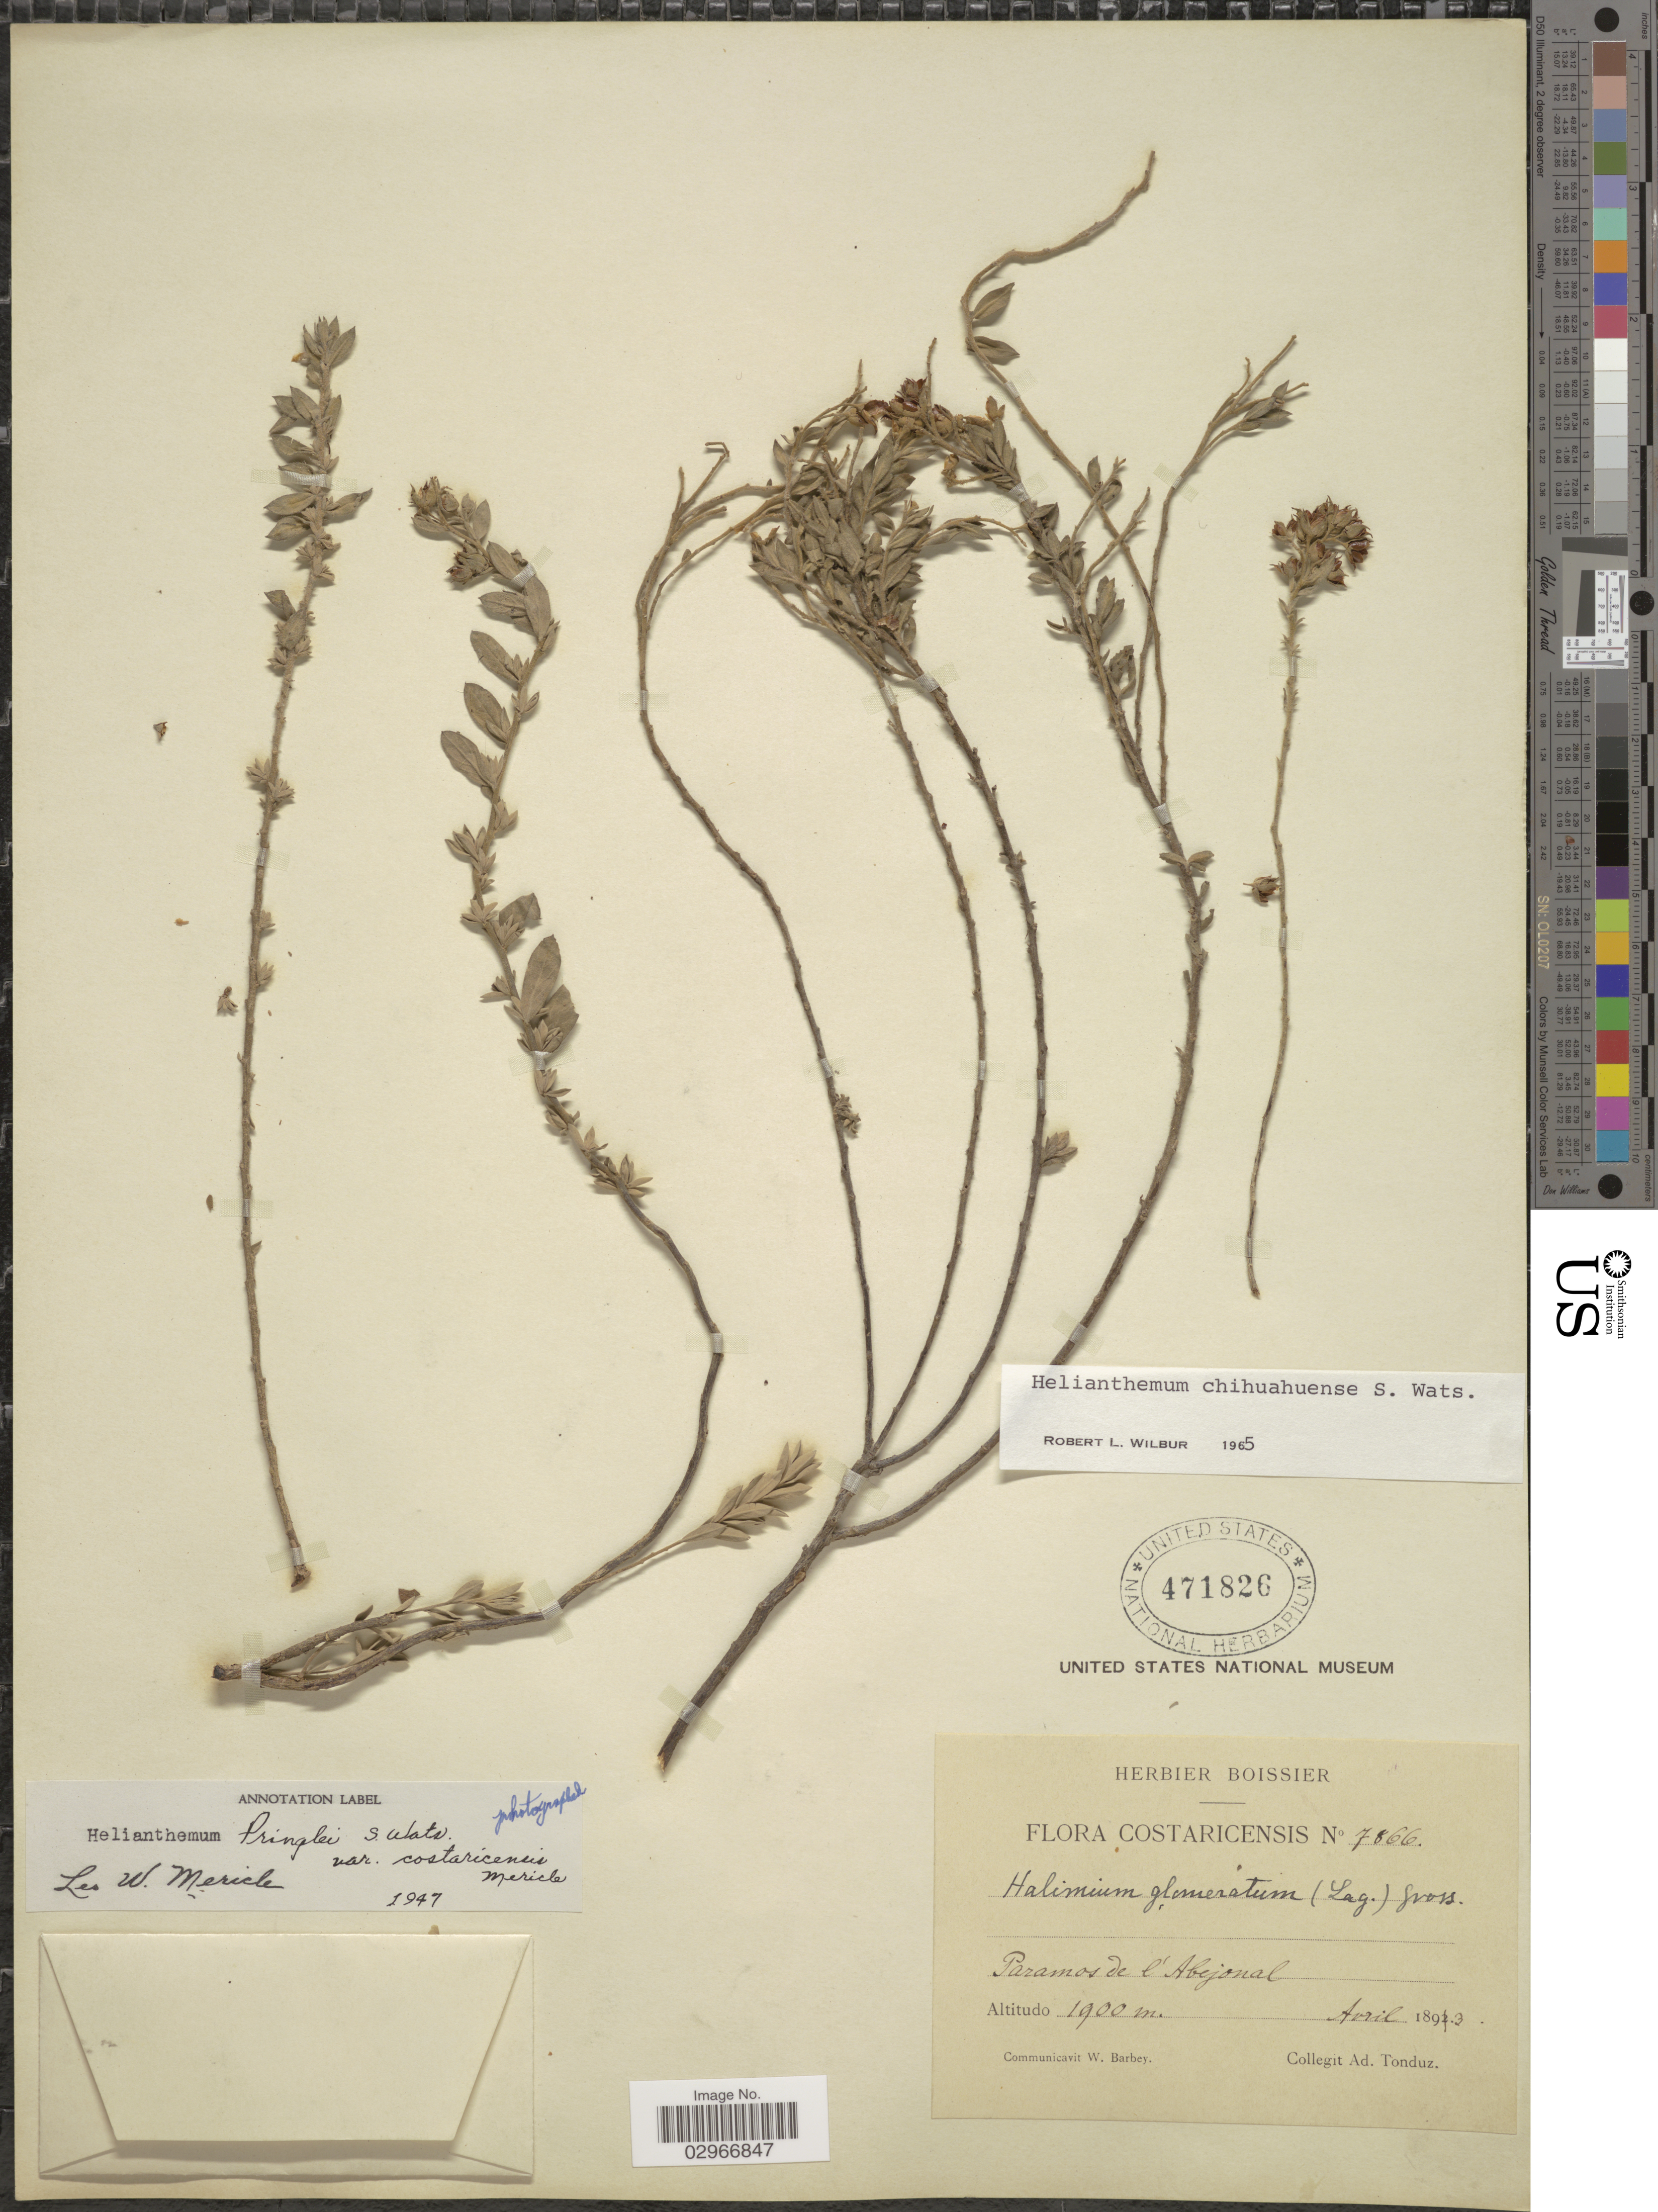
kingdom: Plantae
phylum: Tracheophyta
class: Magnoliopsida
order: Malvales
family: Cistaceae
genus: Helianthemum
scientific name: Helianthemum chihuahuense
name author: S. Watson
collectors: A. Tonduz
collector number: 7866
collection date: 1893-04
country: Costa Rica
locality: Paramos de l'Abejonal.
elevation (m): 1900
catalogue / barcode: US 471826